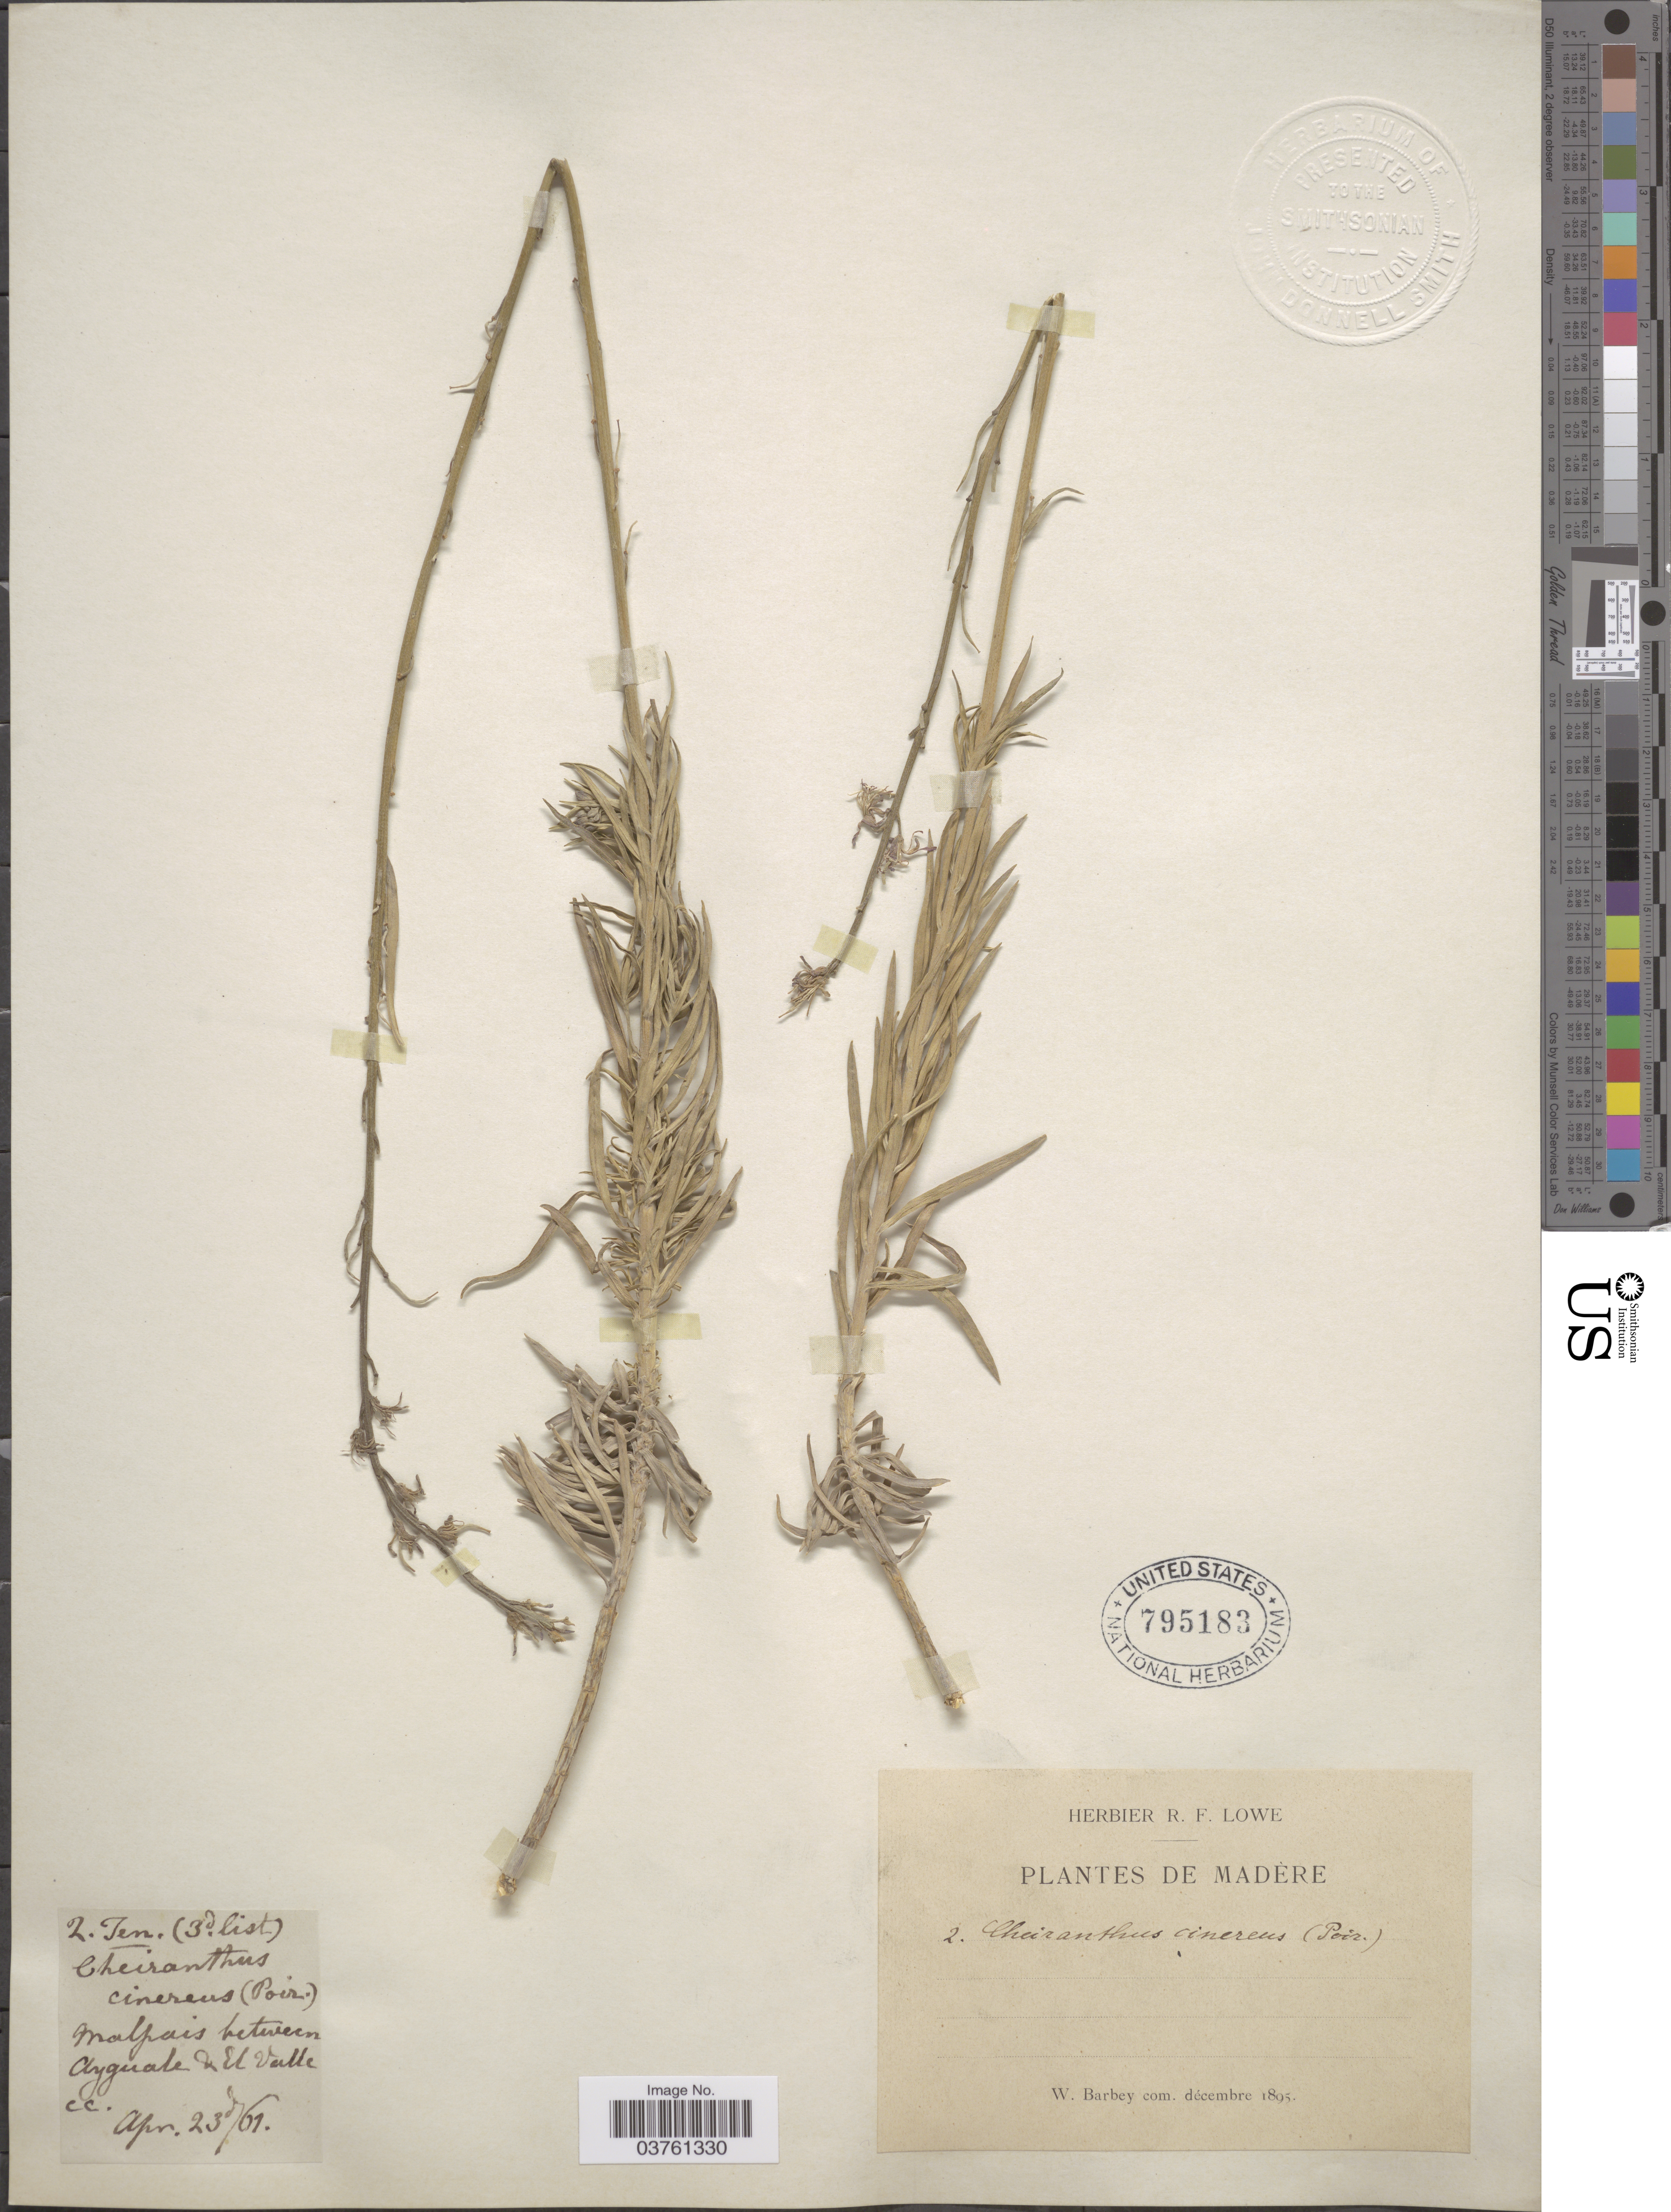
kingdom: Plantae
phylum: Tracheophyta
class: Magnoliopsida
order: Brassicales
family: Brassicaceae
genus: Erysimum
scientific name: Erysimum cinereum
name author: Wettst.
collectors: W. Barbey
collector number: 2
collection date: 1895-12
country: Portugal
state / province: Madeira (Aut. Reg.)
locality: Malpais between Ayguale & El Valle cc. Madere.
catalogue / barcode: US 795183